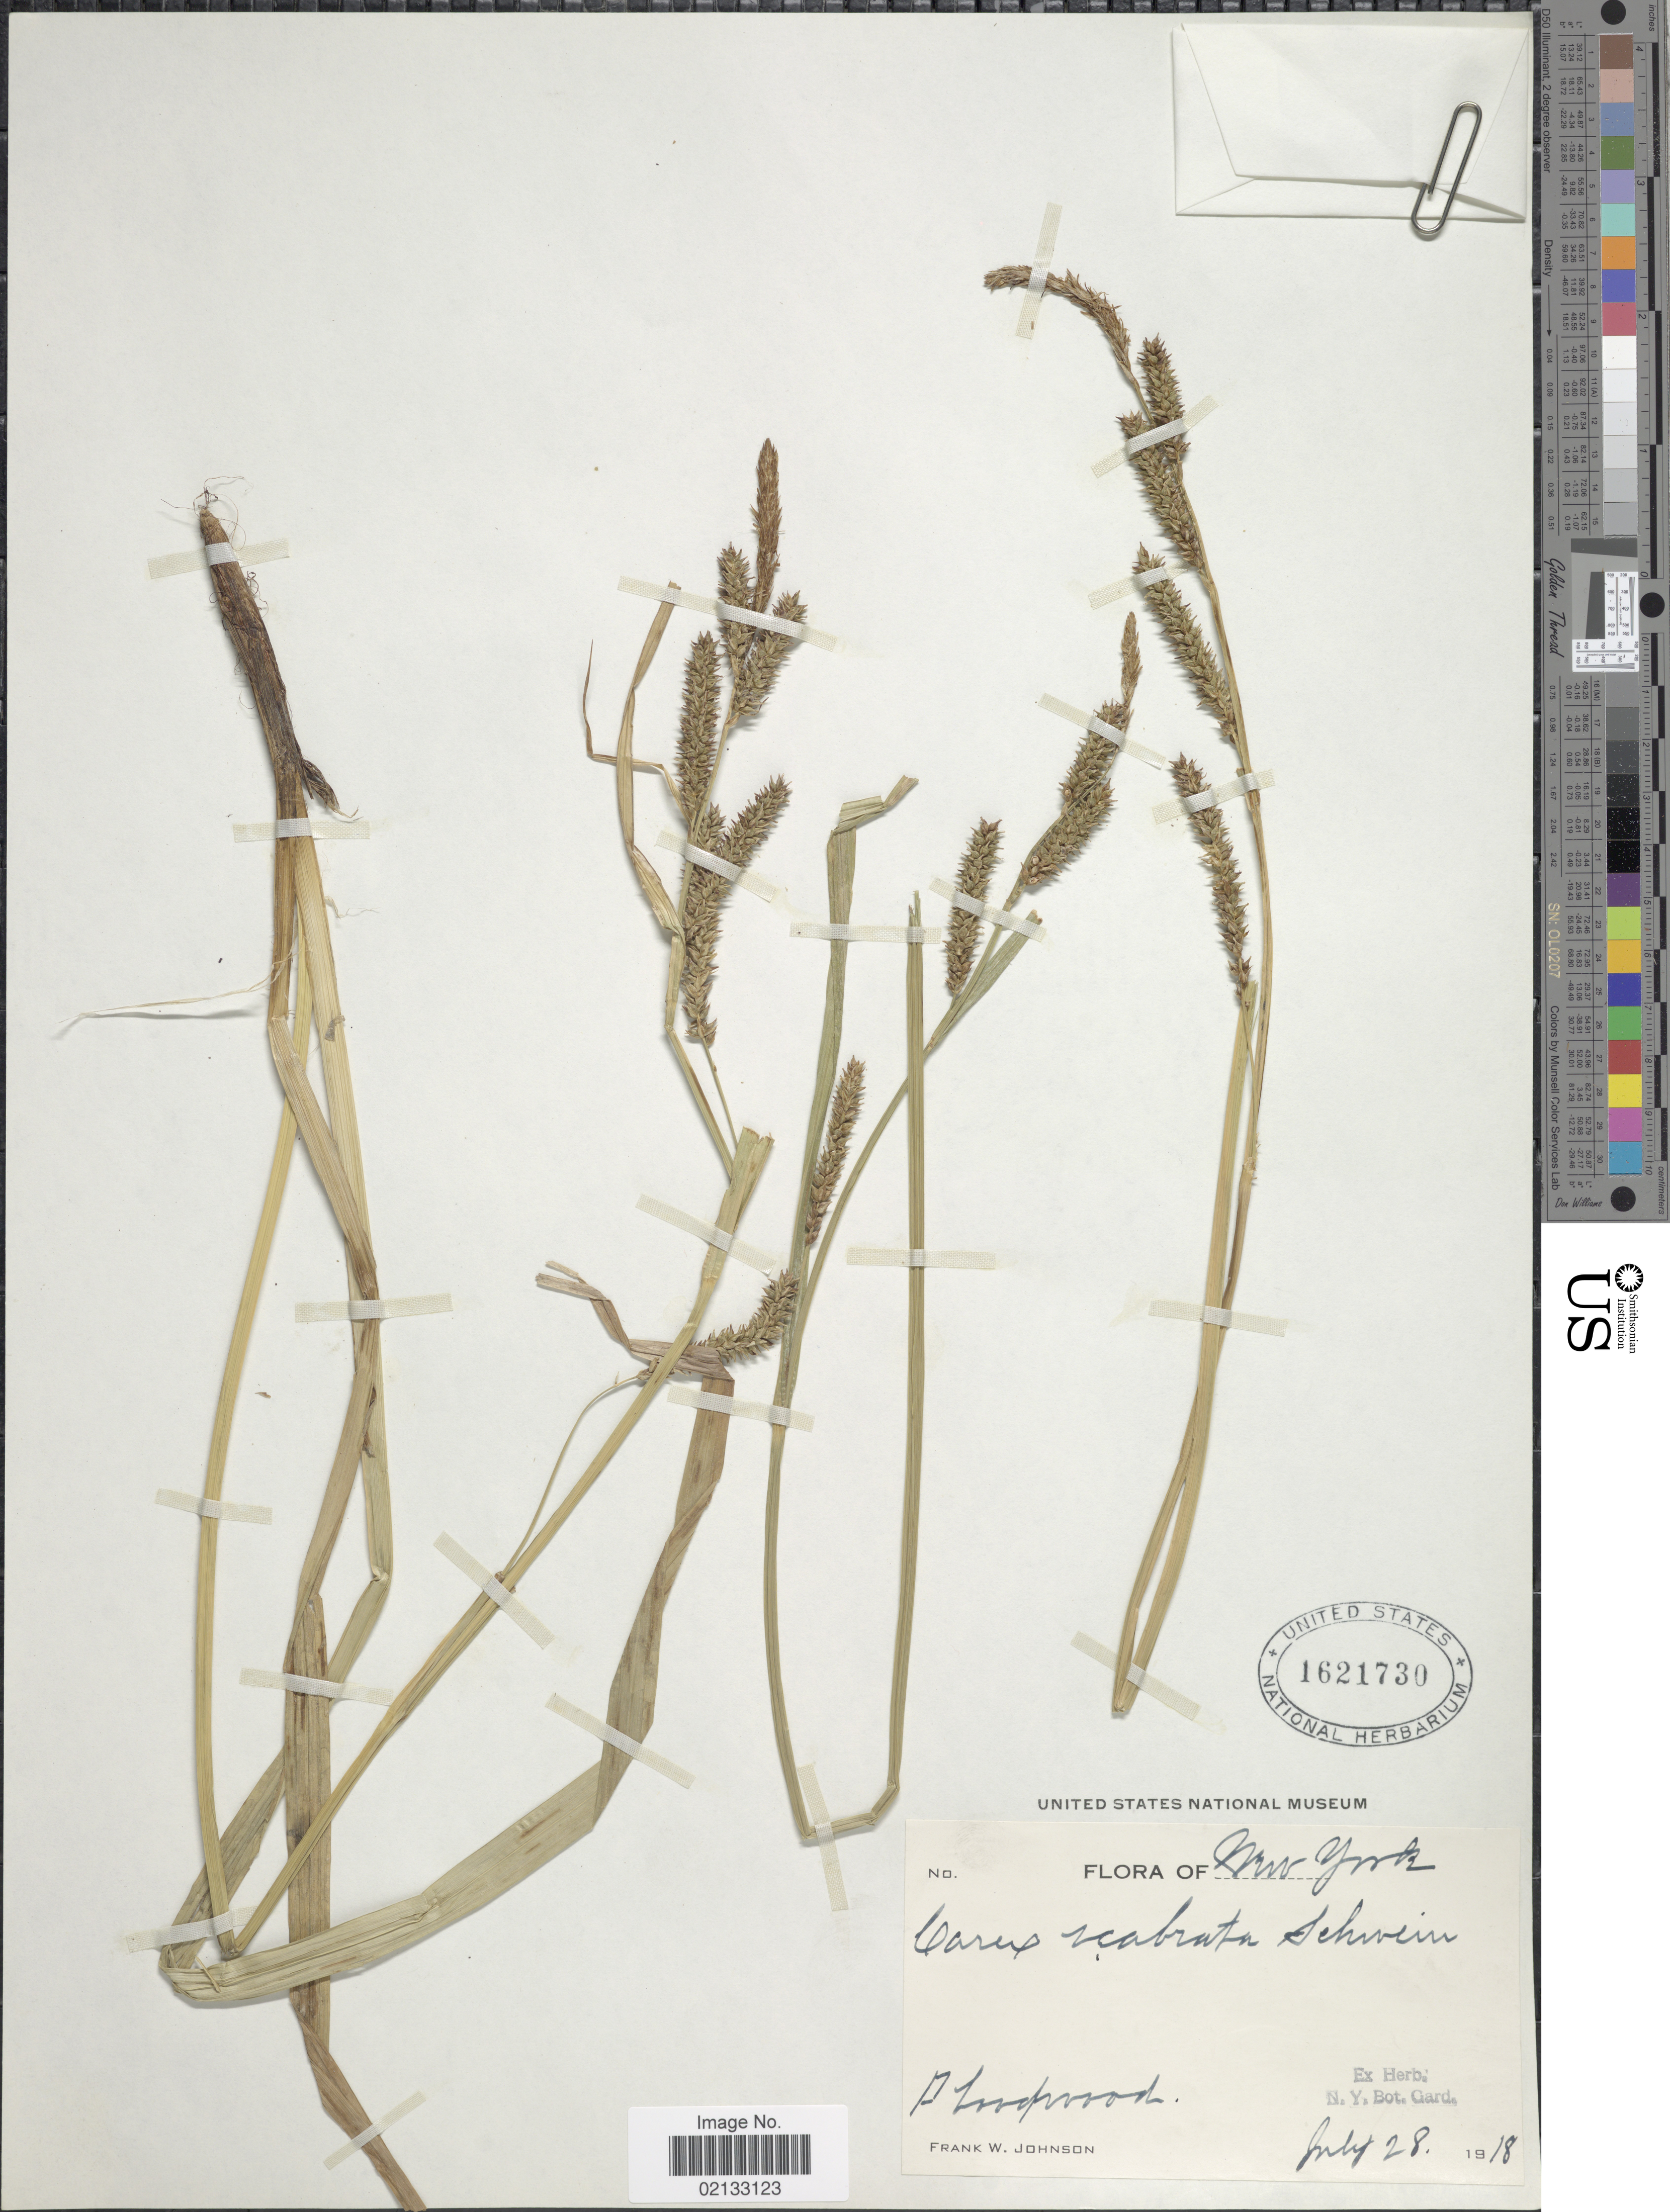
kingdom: Plantae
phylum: Tracheophyta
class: Liliopsida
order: Poales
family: Cyperaceae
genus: Carex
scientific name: Carex scabrata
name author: Schwein.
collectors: F. W. Johnson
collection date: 1918-07-28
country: United States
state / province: New York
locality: Ploodwood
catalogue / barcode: US 1621730